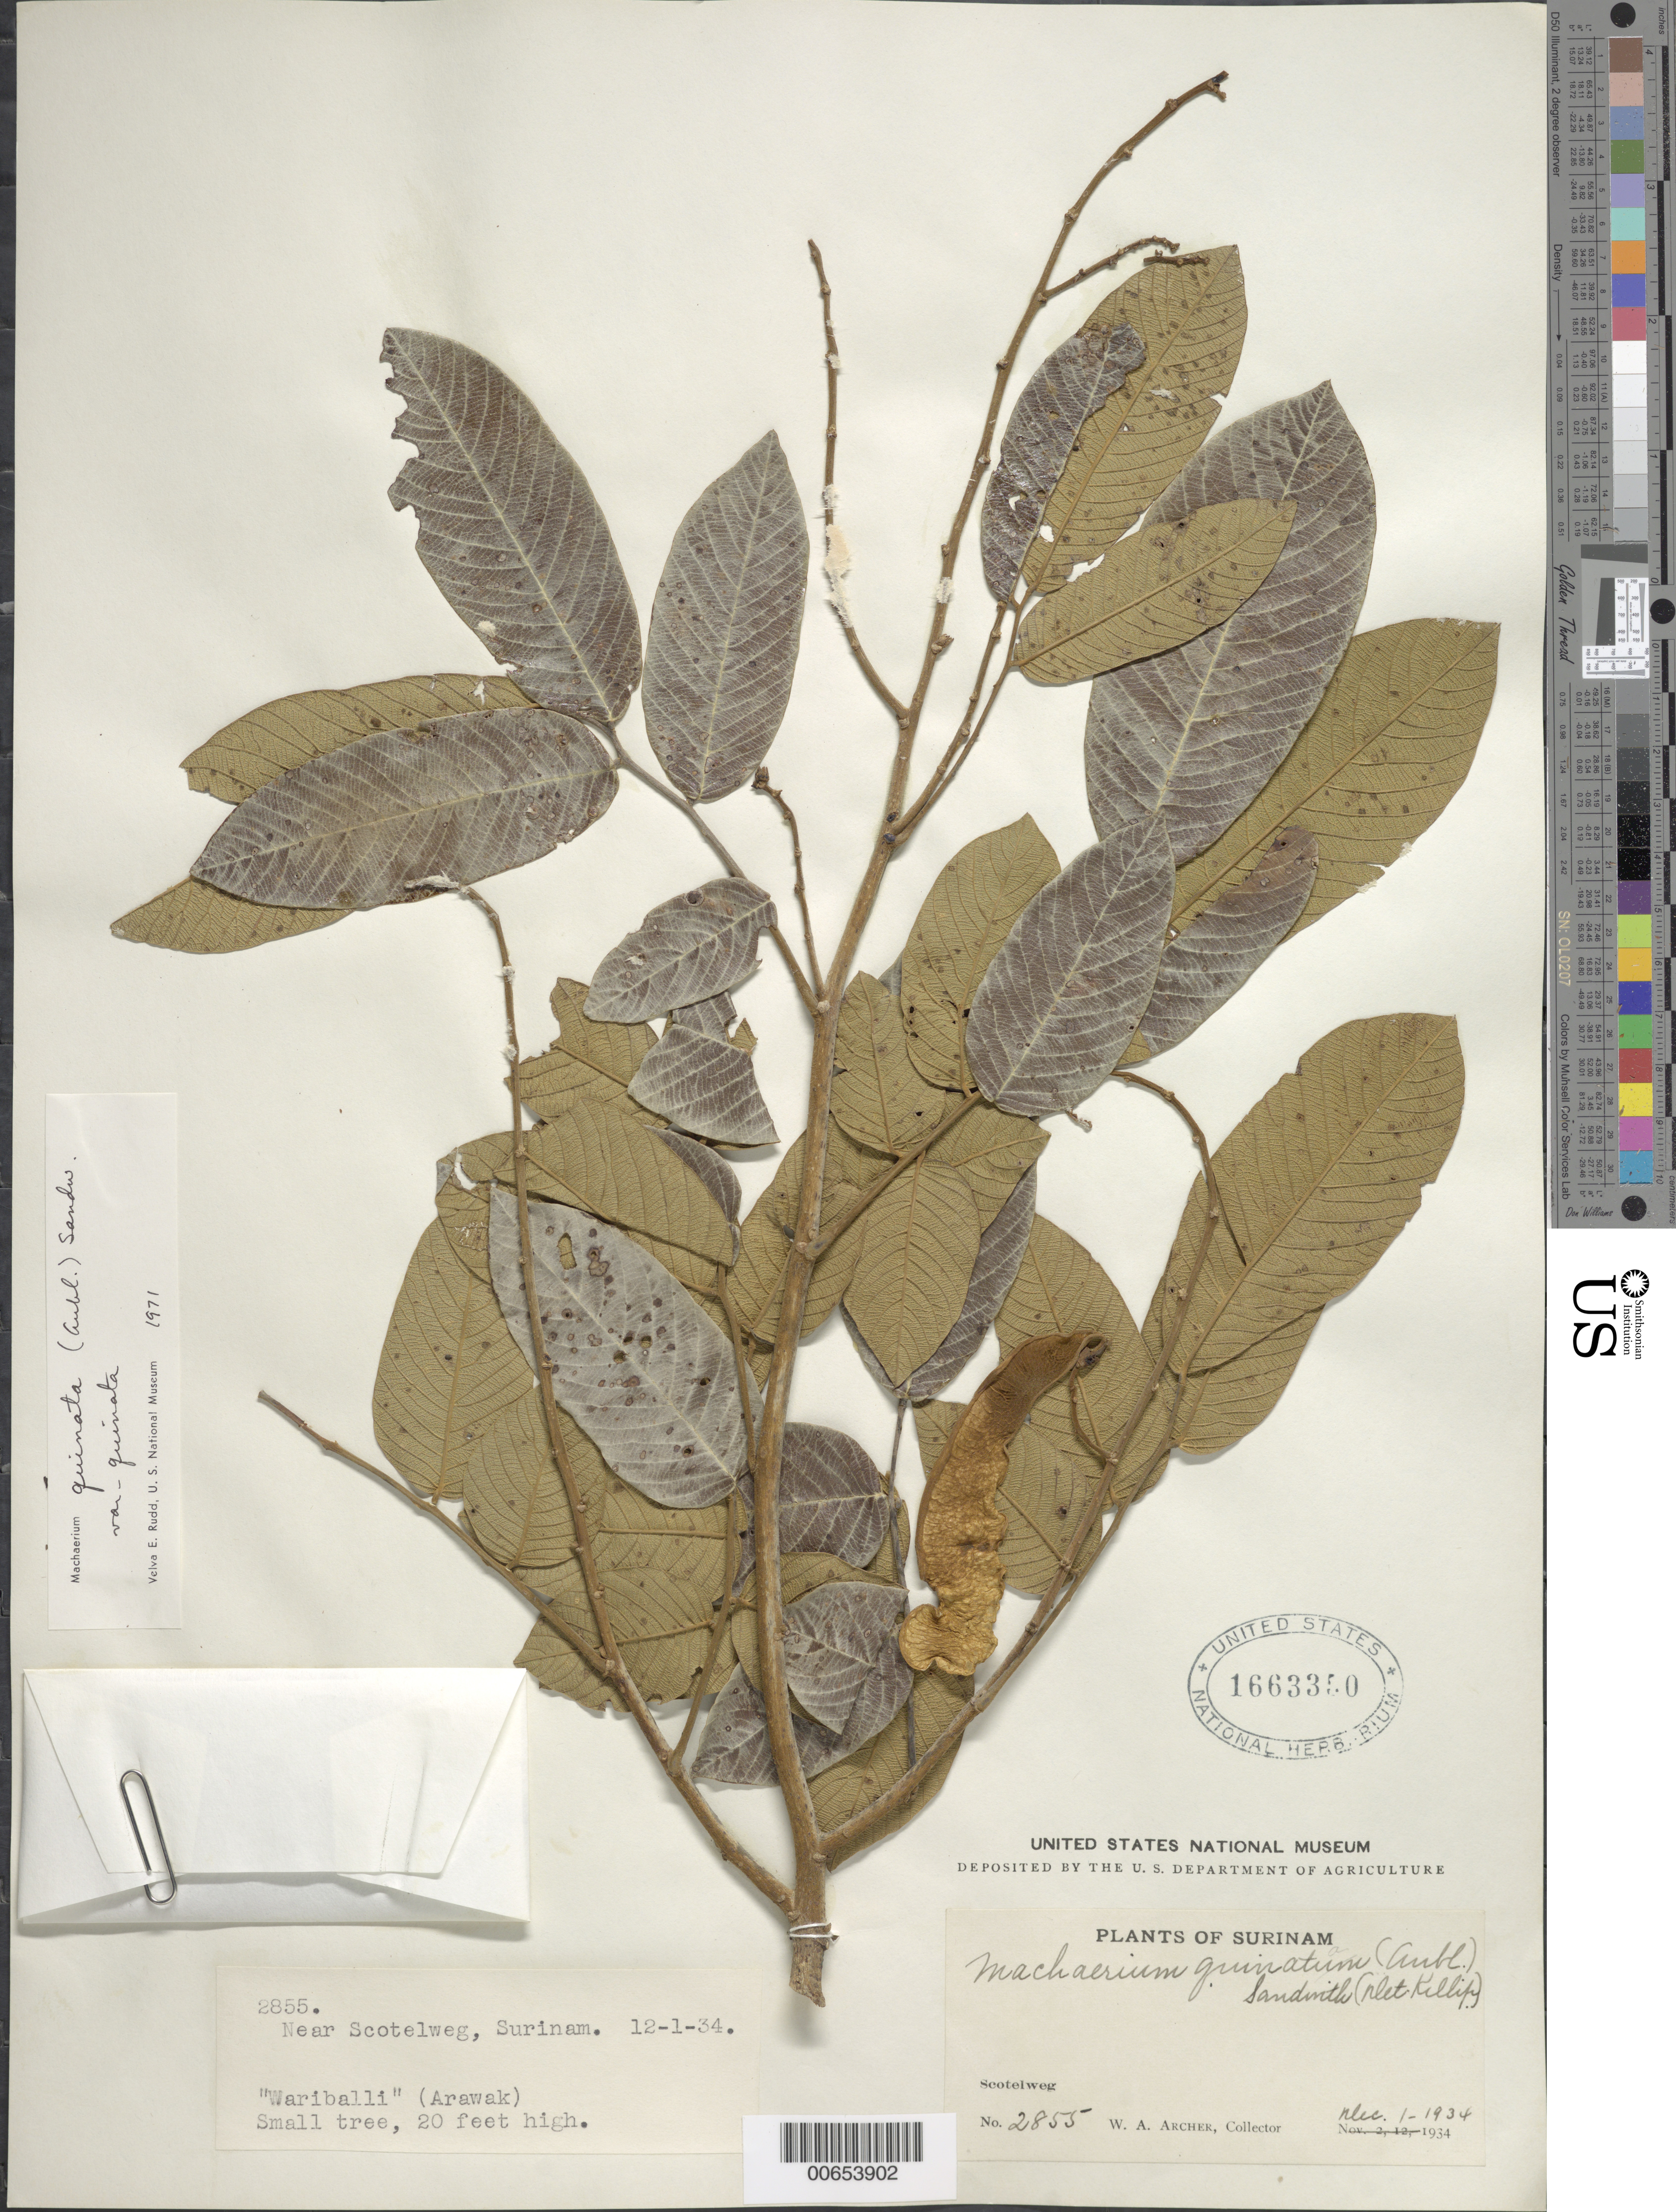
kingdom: Plantae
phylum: Tracheophyta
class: Magnoliopsida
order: Fabales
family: Fabaceae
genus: Machaerium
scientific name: Machaerium quinatum var. quinatum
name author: (Aubl.) Sandwith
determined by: Rudd, V. E.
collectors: W. A. Archer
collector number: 2855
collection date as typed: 1-Dec-34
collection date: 1934-12-01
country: Suriname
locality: Scotelweg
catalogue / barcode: US 1663350